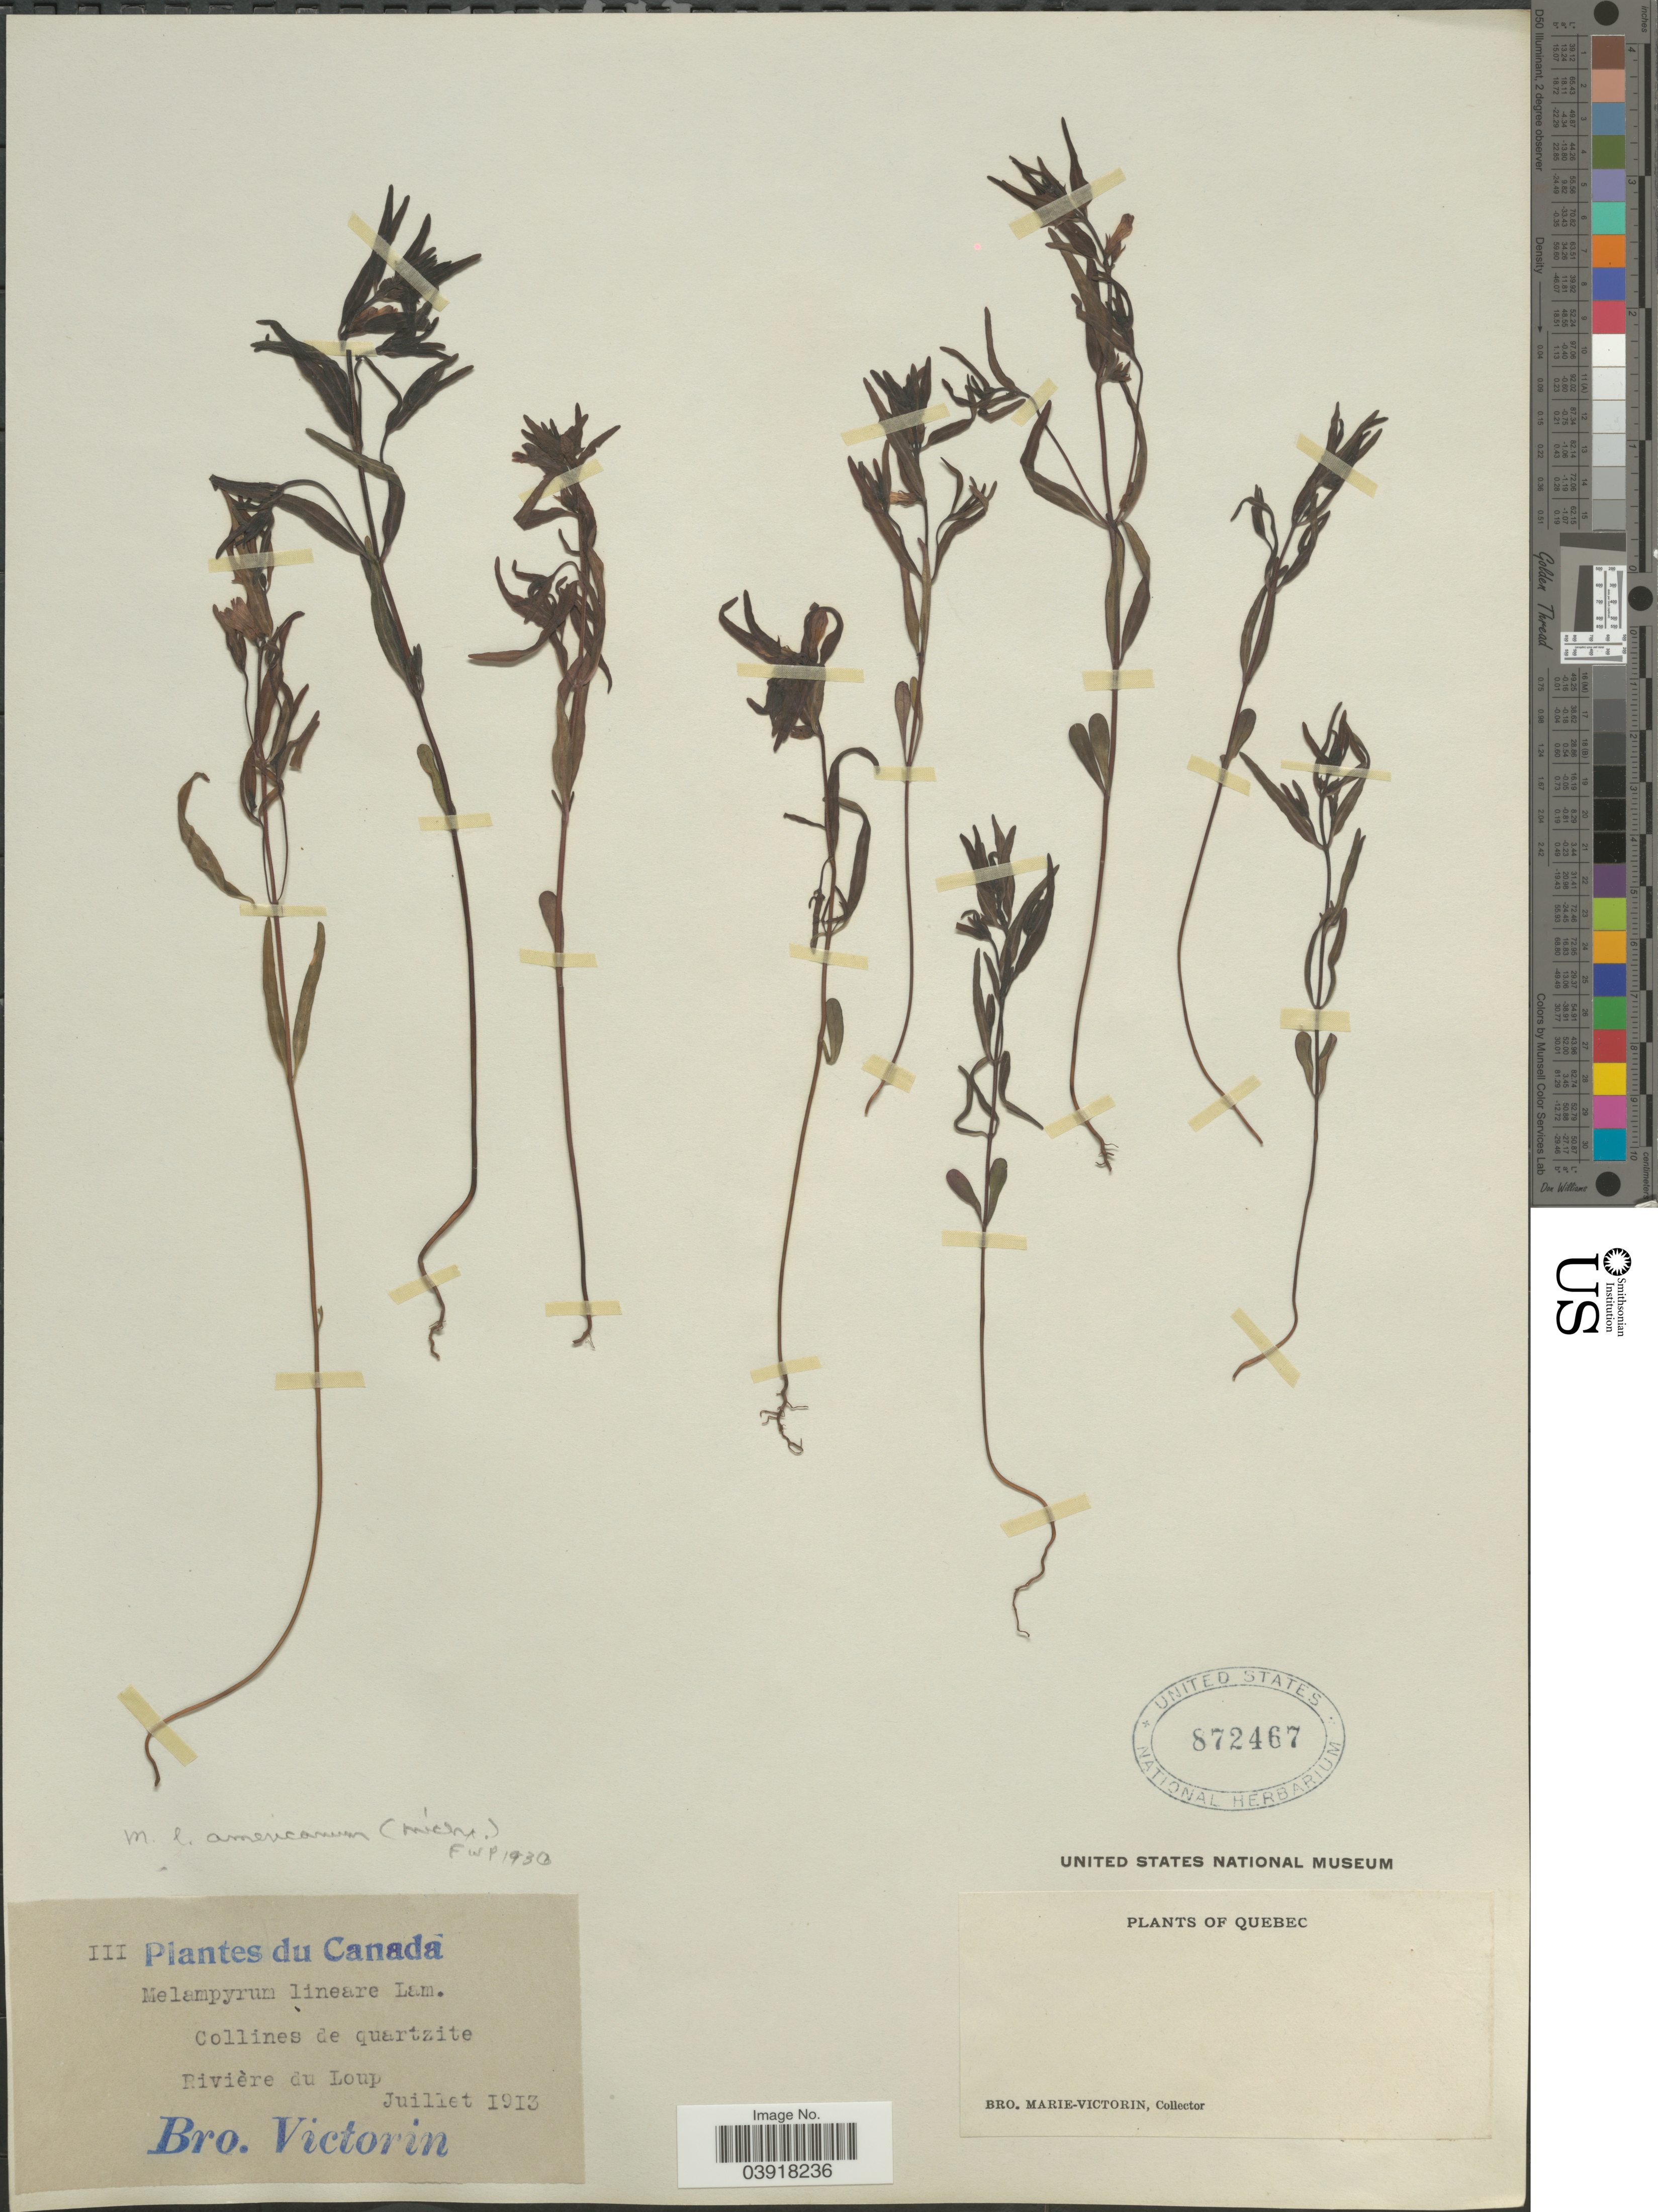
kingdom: Plantae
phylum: Tracheophyta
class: Magnoliopsida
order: Lamiales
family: Orobanchaceae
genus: Melampyrum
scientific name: Melampyrum lineare var. latifolium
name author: (Muhl.) P. Beauv.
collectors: Fr. Marie-Victorin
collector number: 111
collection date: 1913-07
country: Canada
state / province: Quebec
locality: Rivière du Loup.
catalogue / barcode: US 872467